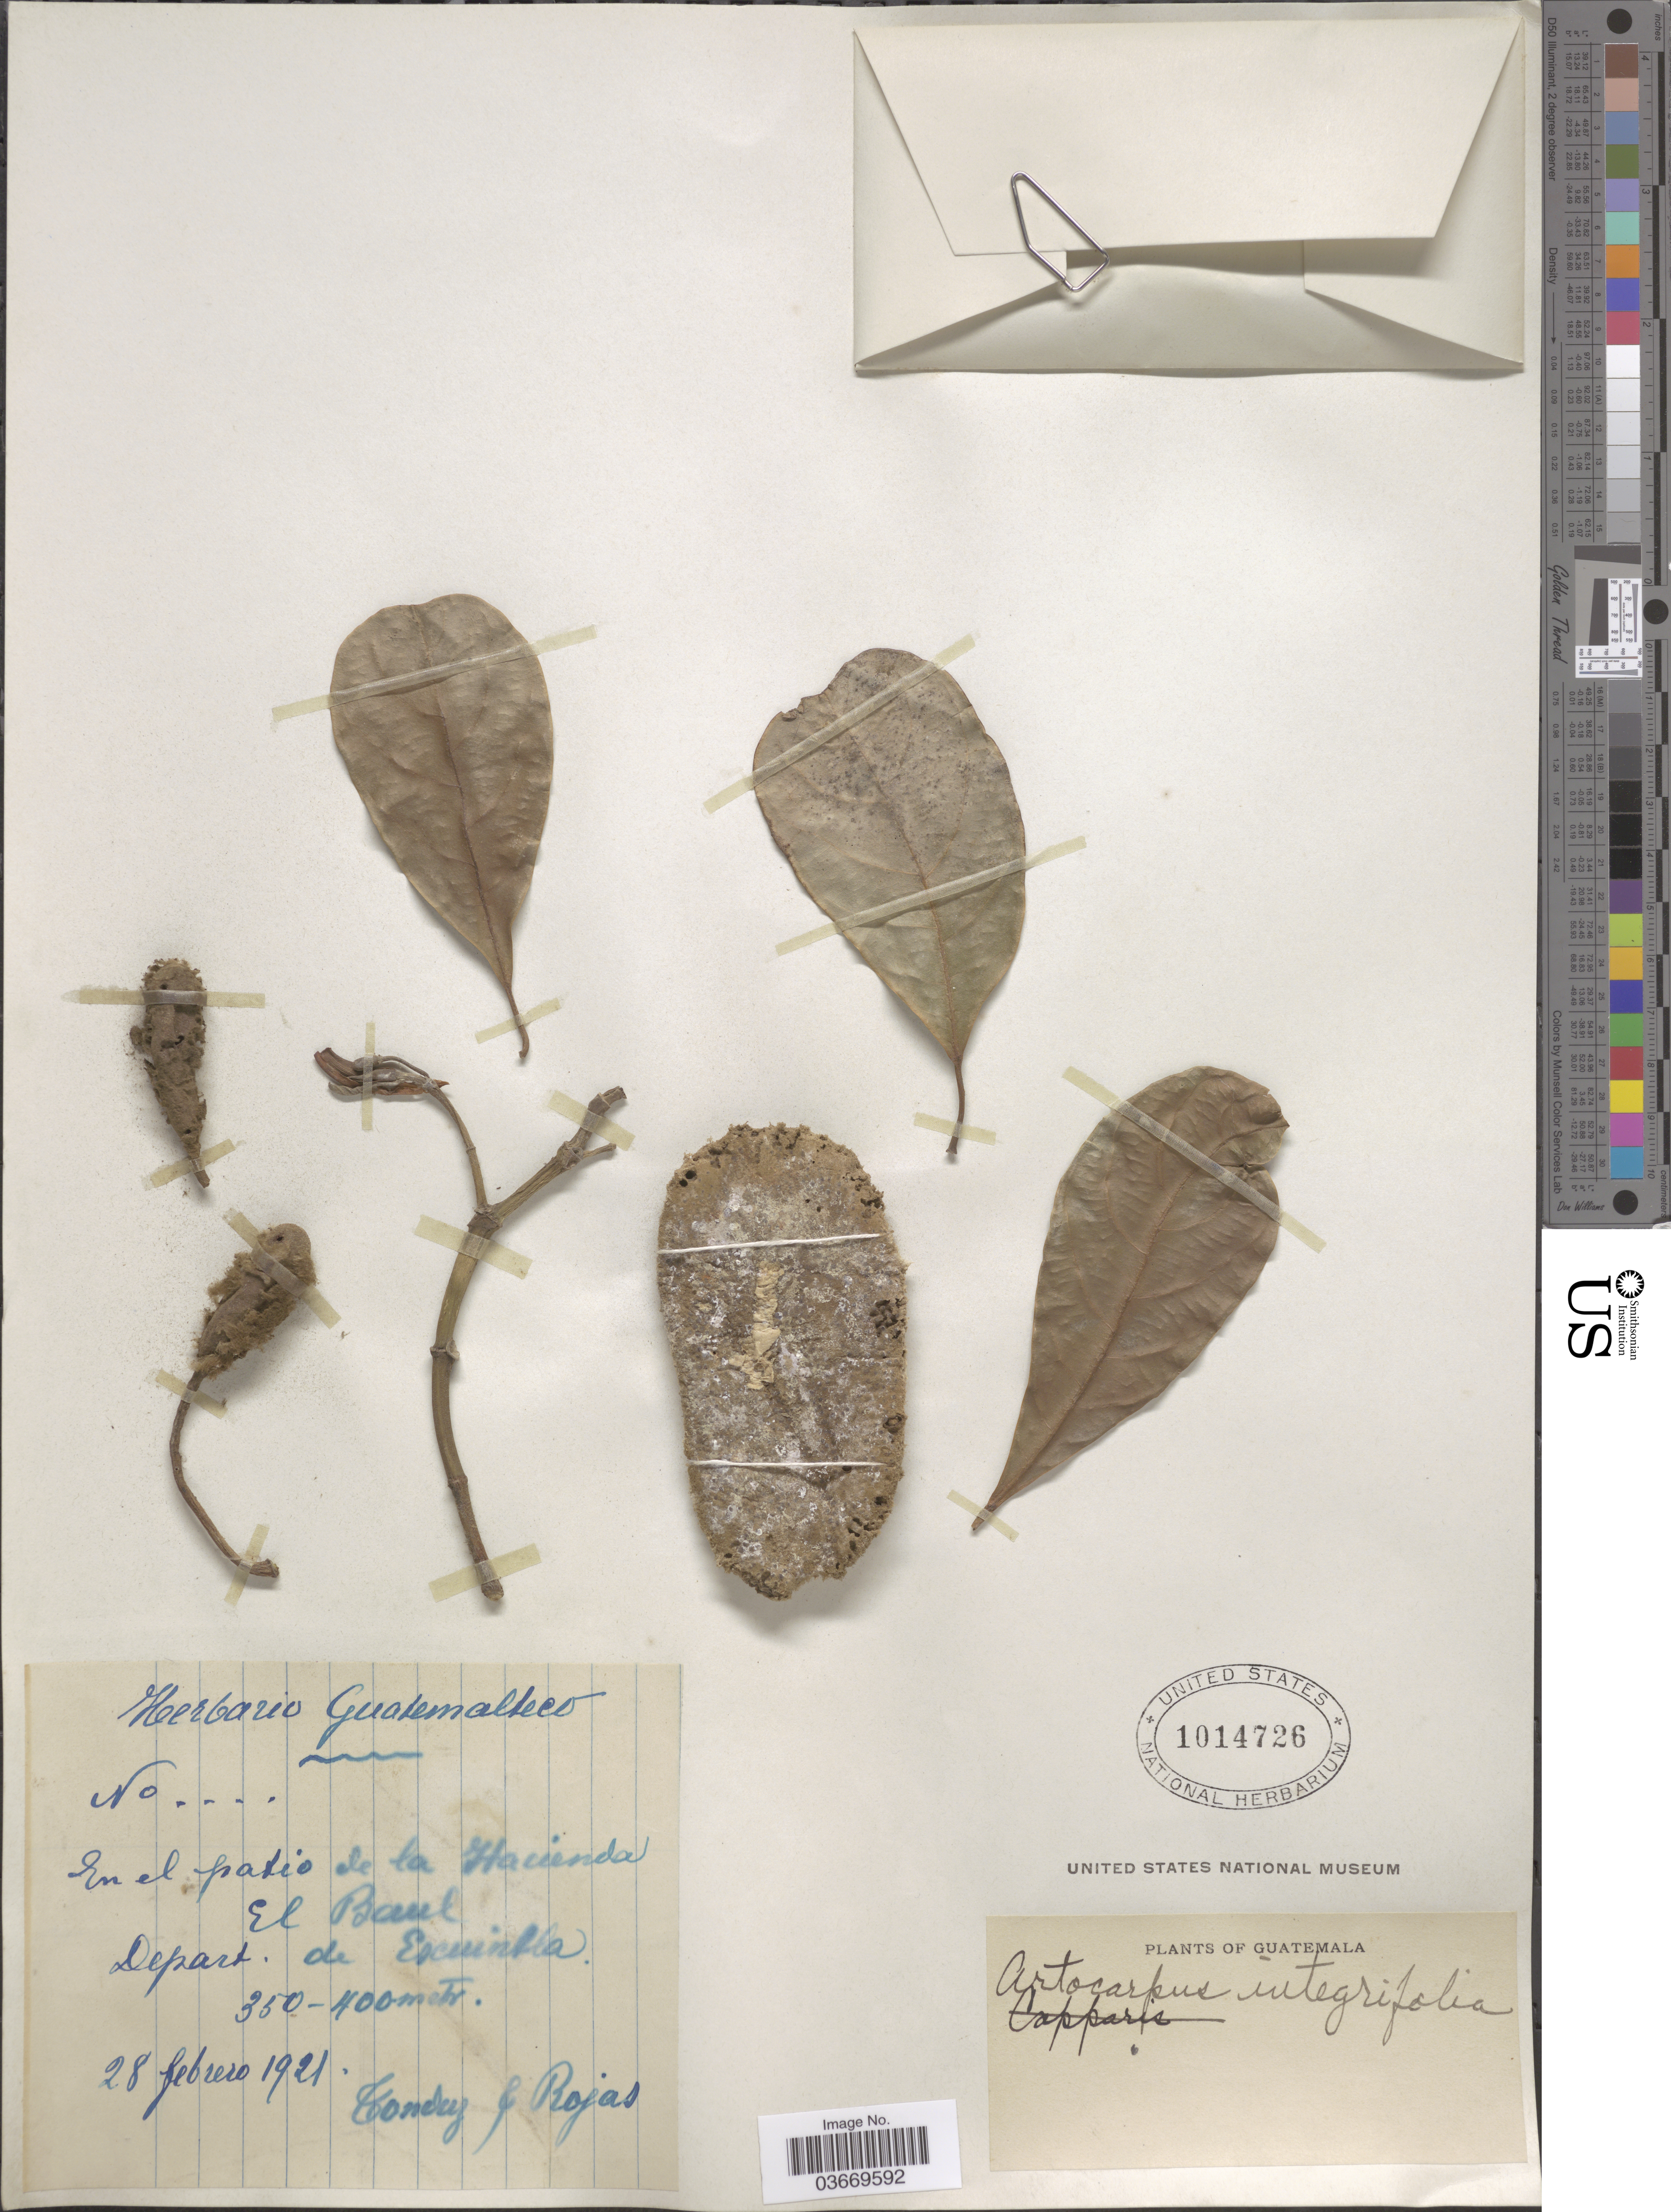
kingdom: Plantae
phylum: Tracheophyta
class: Magnoliopsida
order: Rosales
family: Moraceae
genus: Artocarpus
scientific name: Artocarpus integrifolius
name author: L. f.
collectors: Tonduz & Rojas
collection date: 1921-02-28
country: Guatemala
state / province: Escuintla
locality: En el patio de la Hacienda El Baul. Depart. de Escuintla.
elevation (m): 350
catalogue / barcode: US 1014726